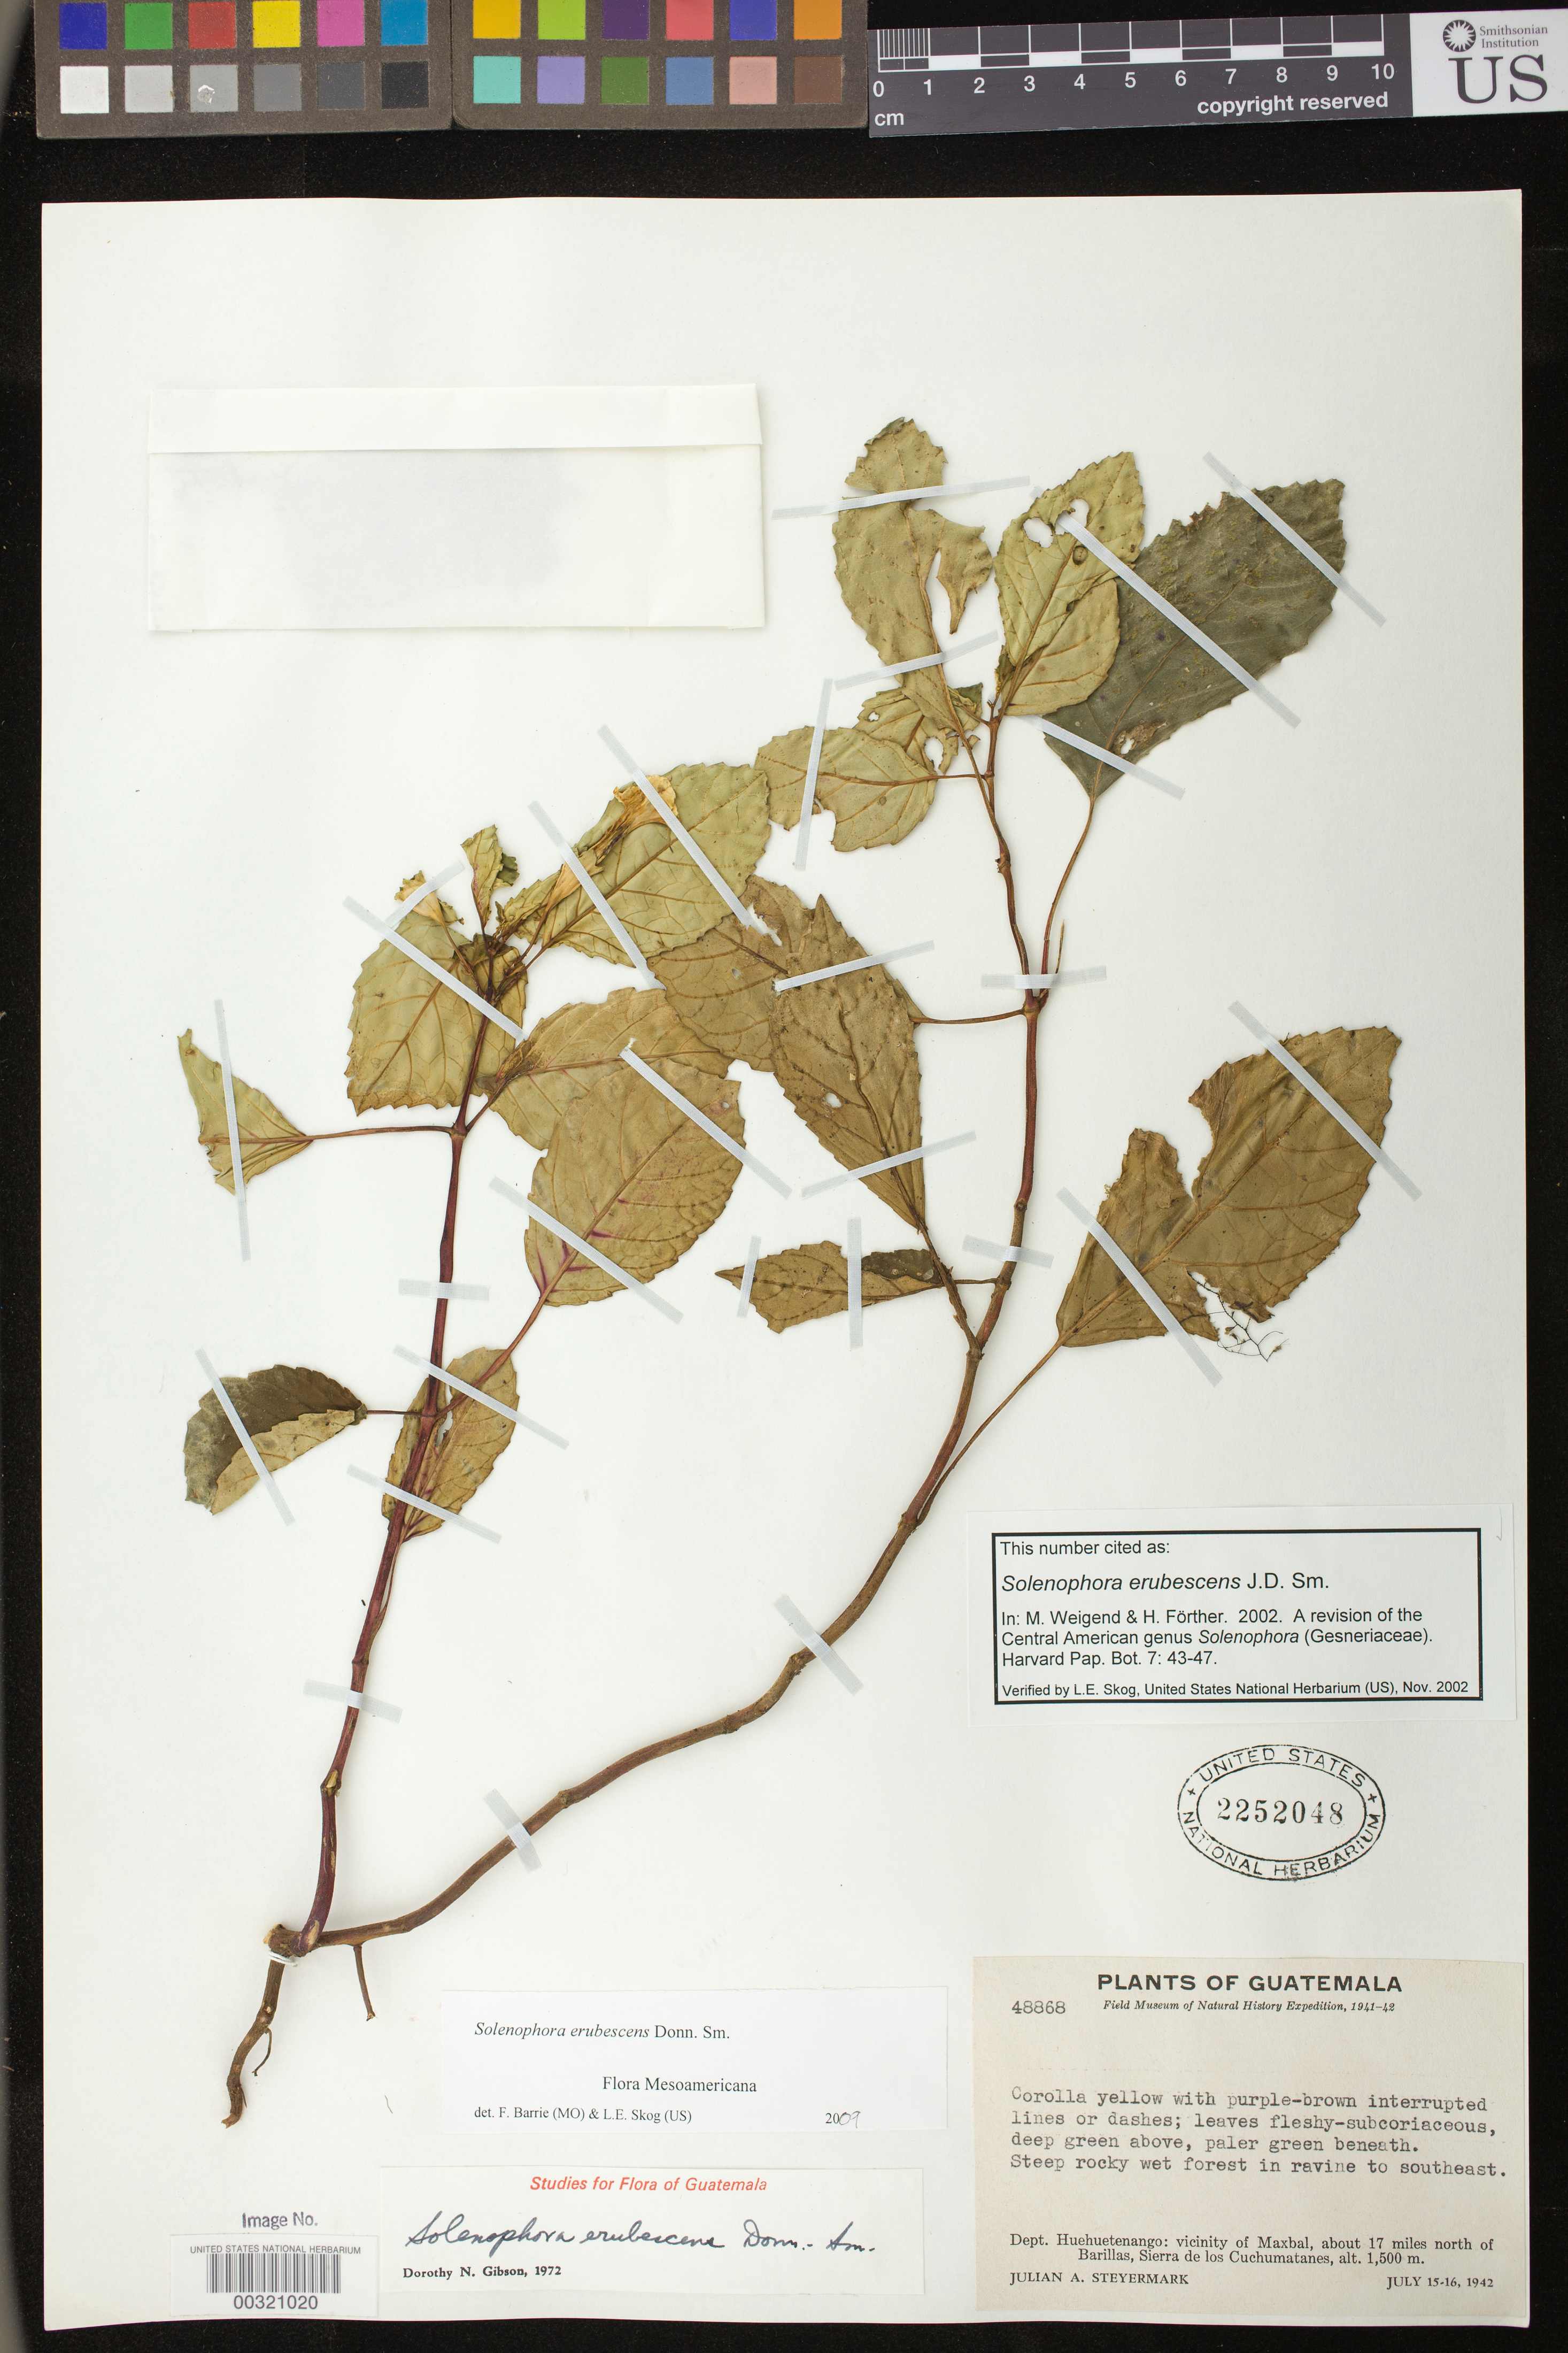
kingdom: Plantae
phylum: Tracheophyta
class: Magnoliopsida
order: Lamiales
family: Gesneriaceae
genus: Solenophora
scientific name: Solenophora erubescens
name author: Donn. Sm.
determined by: Weigend; Förther, Harald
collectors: J. Steyermark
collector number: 48868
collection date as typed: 15-16 Jul 1942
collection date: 1942-07-15/1942-07-16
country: Guatemala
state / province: Huehuetenango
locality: Vicinity of Maxbal, about 17 miles north of Barillas, Sierra de Los Cuchumatanes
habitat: Steep rocky wet forest in ravine to southeast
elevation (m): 1500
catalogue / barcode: US 2252048